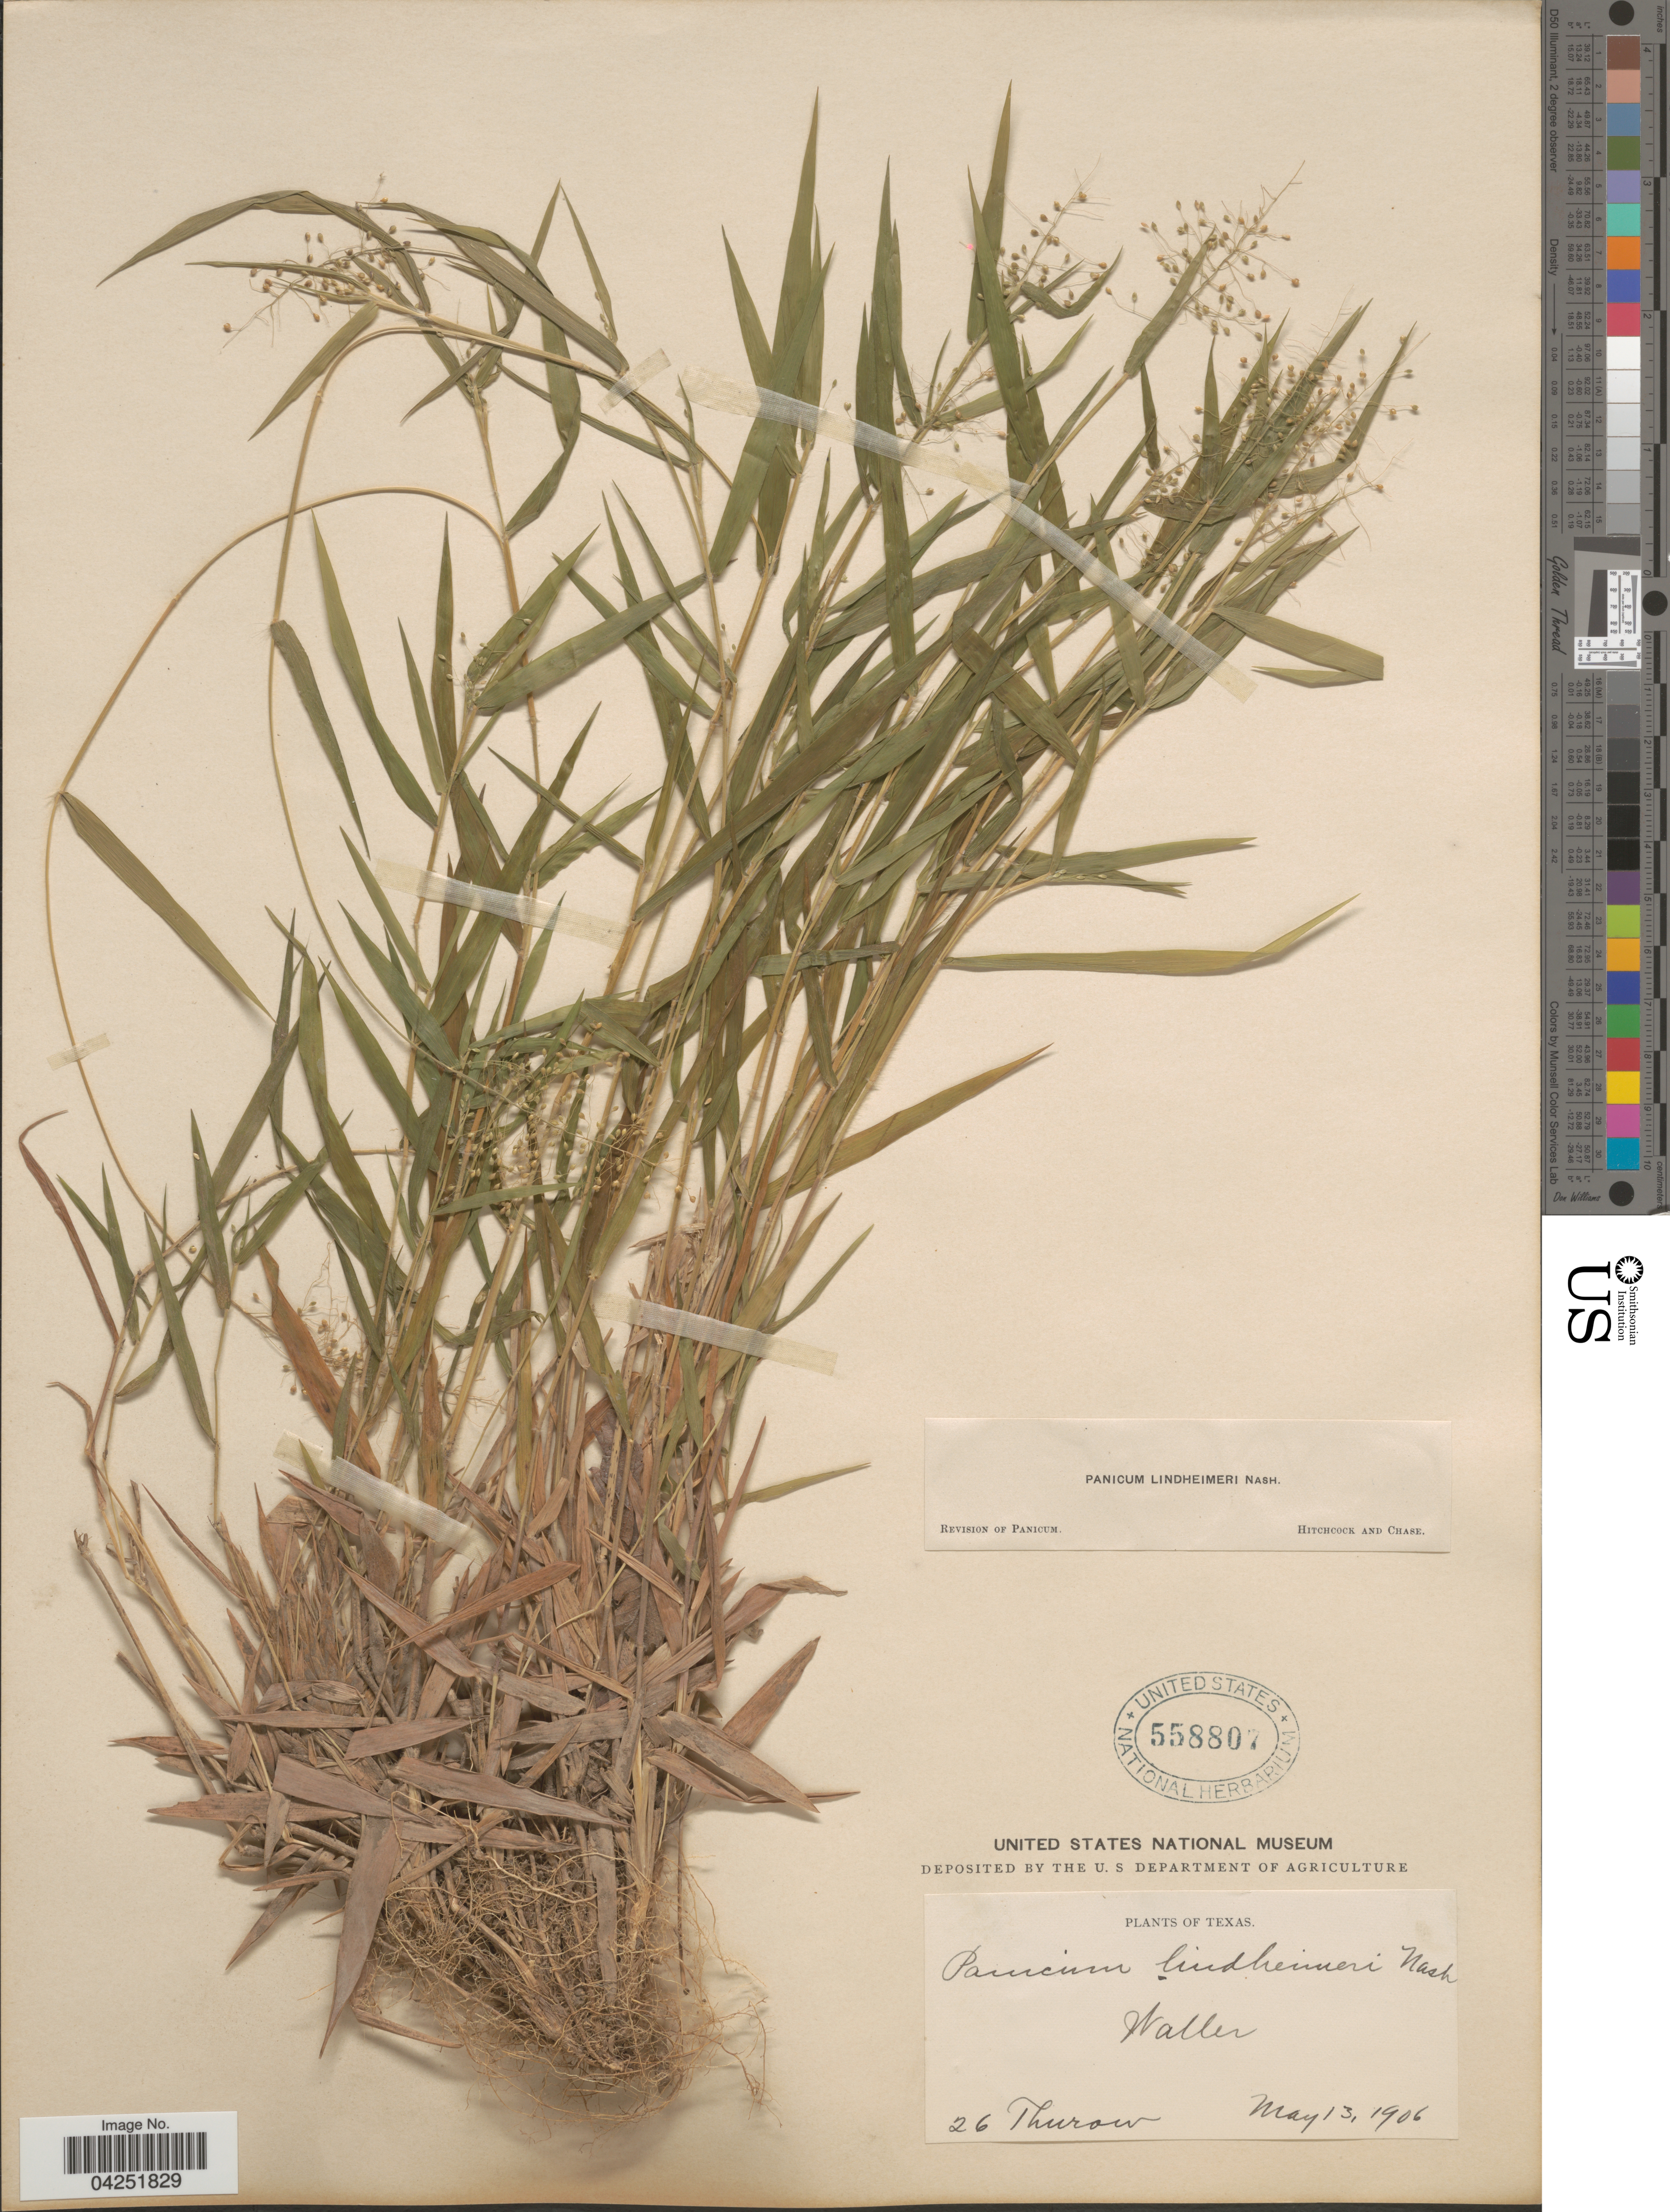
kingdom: Plantae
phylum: Tracheophyta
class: Liliopsida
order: Poales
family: Poaceae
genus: Dichanthelium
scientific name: Dichanthelium acuminatum var. lindheimeri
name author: (Nash) Gould & C.A. Clark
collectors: Thurow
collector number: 26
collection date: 1906-05-13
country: United States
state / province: Texas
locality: Waller.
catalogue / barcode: US 558807